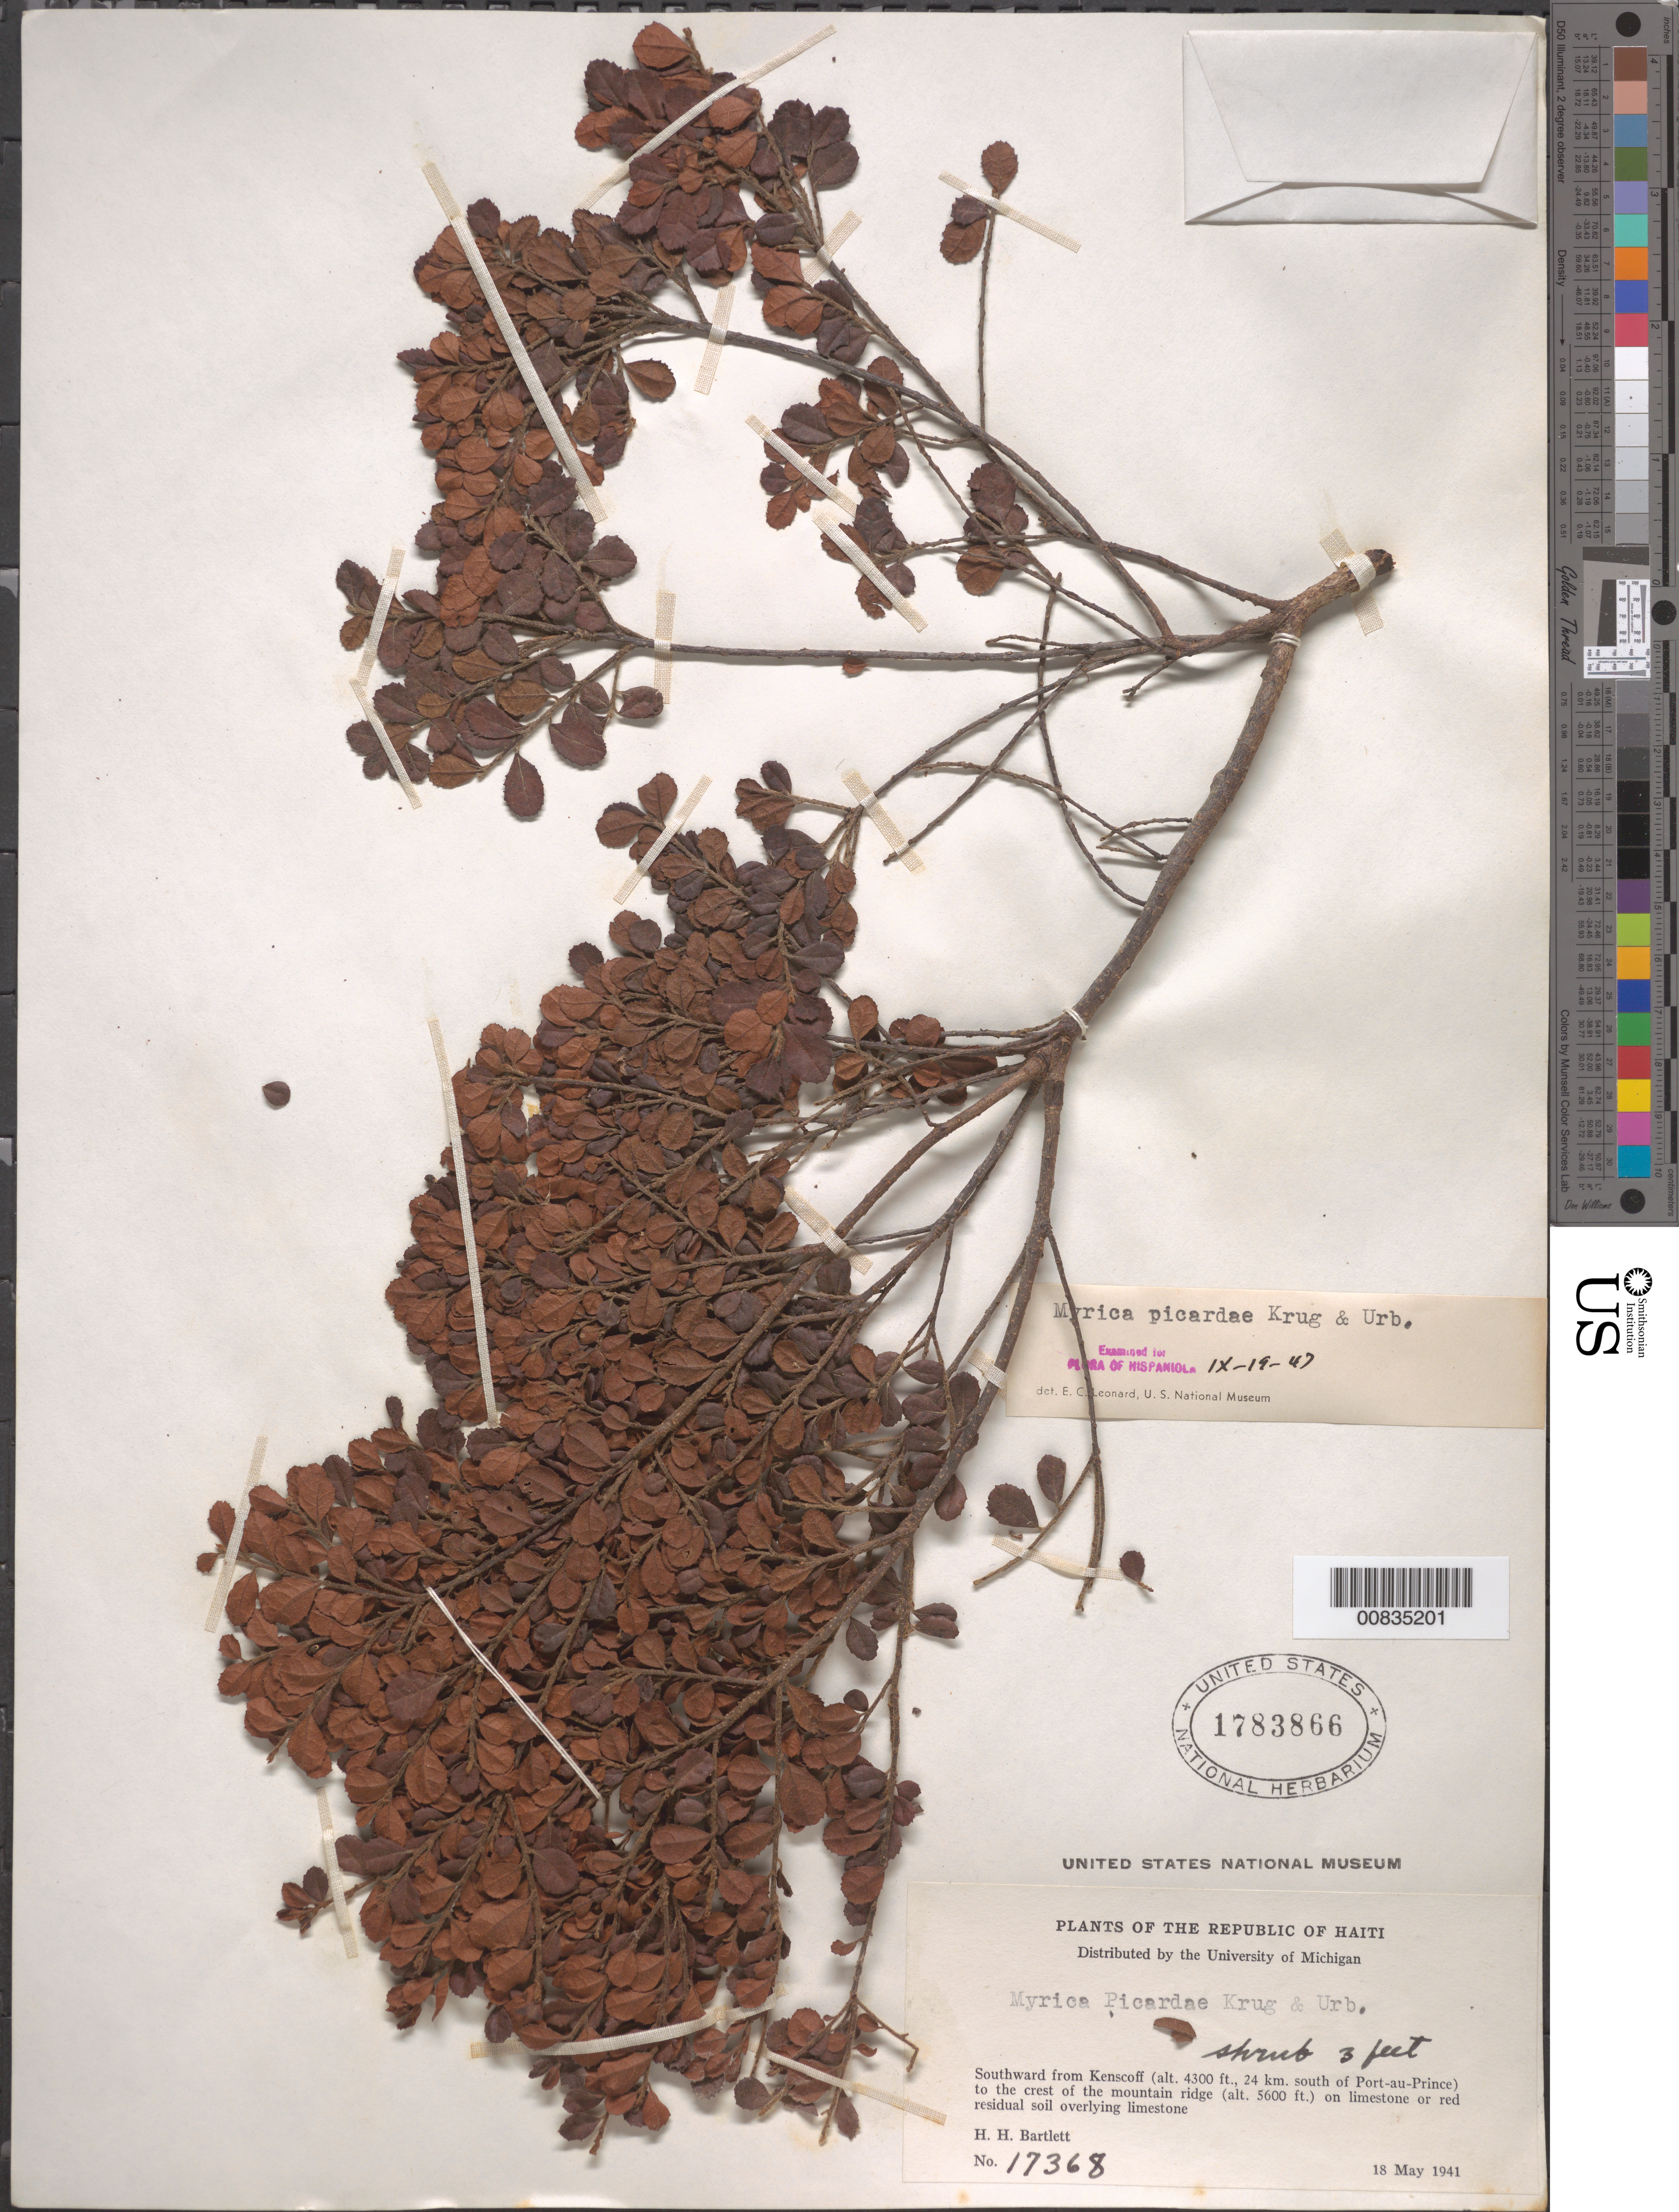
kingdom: Plantae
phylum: Tracheophyta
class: Magnoliopsida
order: Fagales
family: Myricaceae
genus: Morella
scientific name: Morella picardae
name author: (Krug & Urb.) Wilbur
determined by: Strong, Mark T., (BOT), Smithsonian Institution - National Museum of Natural History (UNITED STATES)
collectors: H. H. Bartlett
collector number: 17368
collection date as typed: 18 May 1941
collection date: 1941-05-18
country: Haiti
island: Hispaniola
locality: Southward from Kenscoff (24 km south of Port-au-Prince) to the crest of the mountain ridge.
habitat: On limestone or red residual soil overlying limestone.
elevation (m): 1311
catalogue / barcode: US 1783866